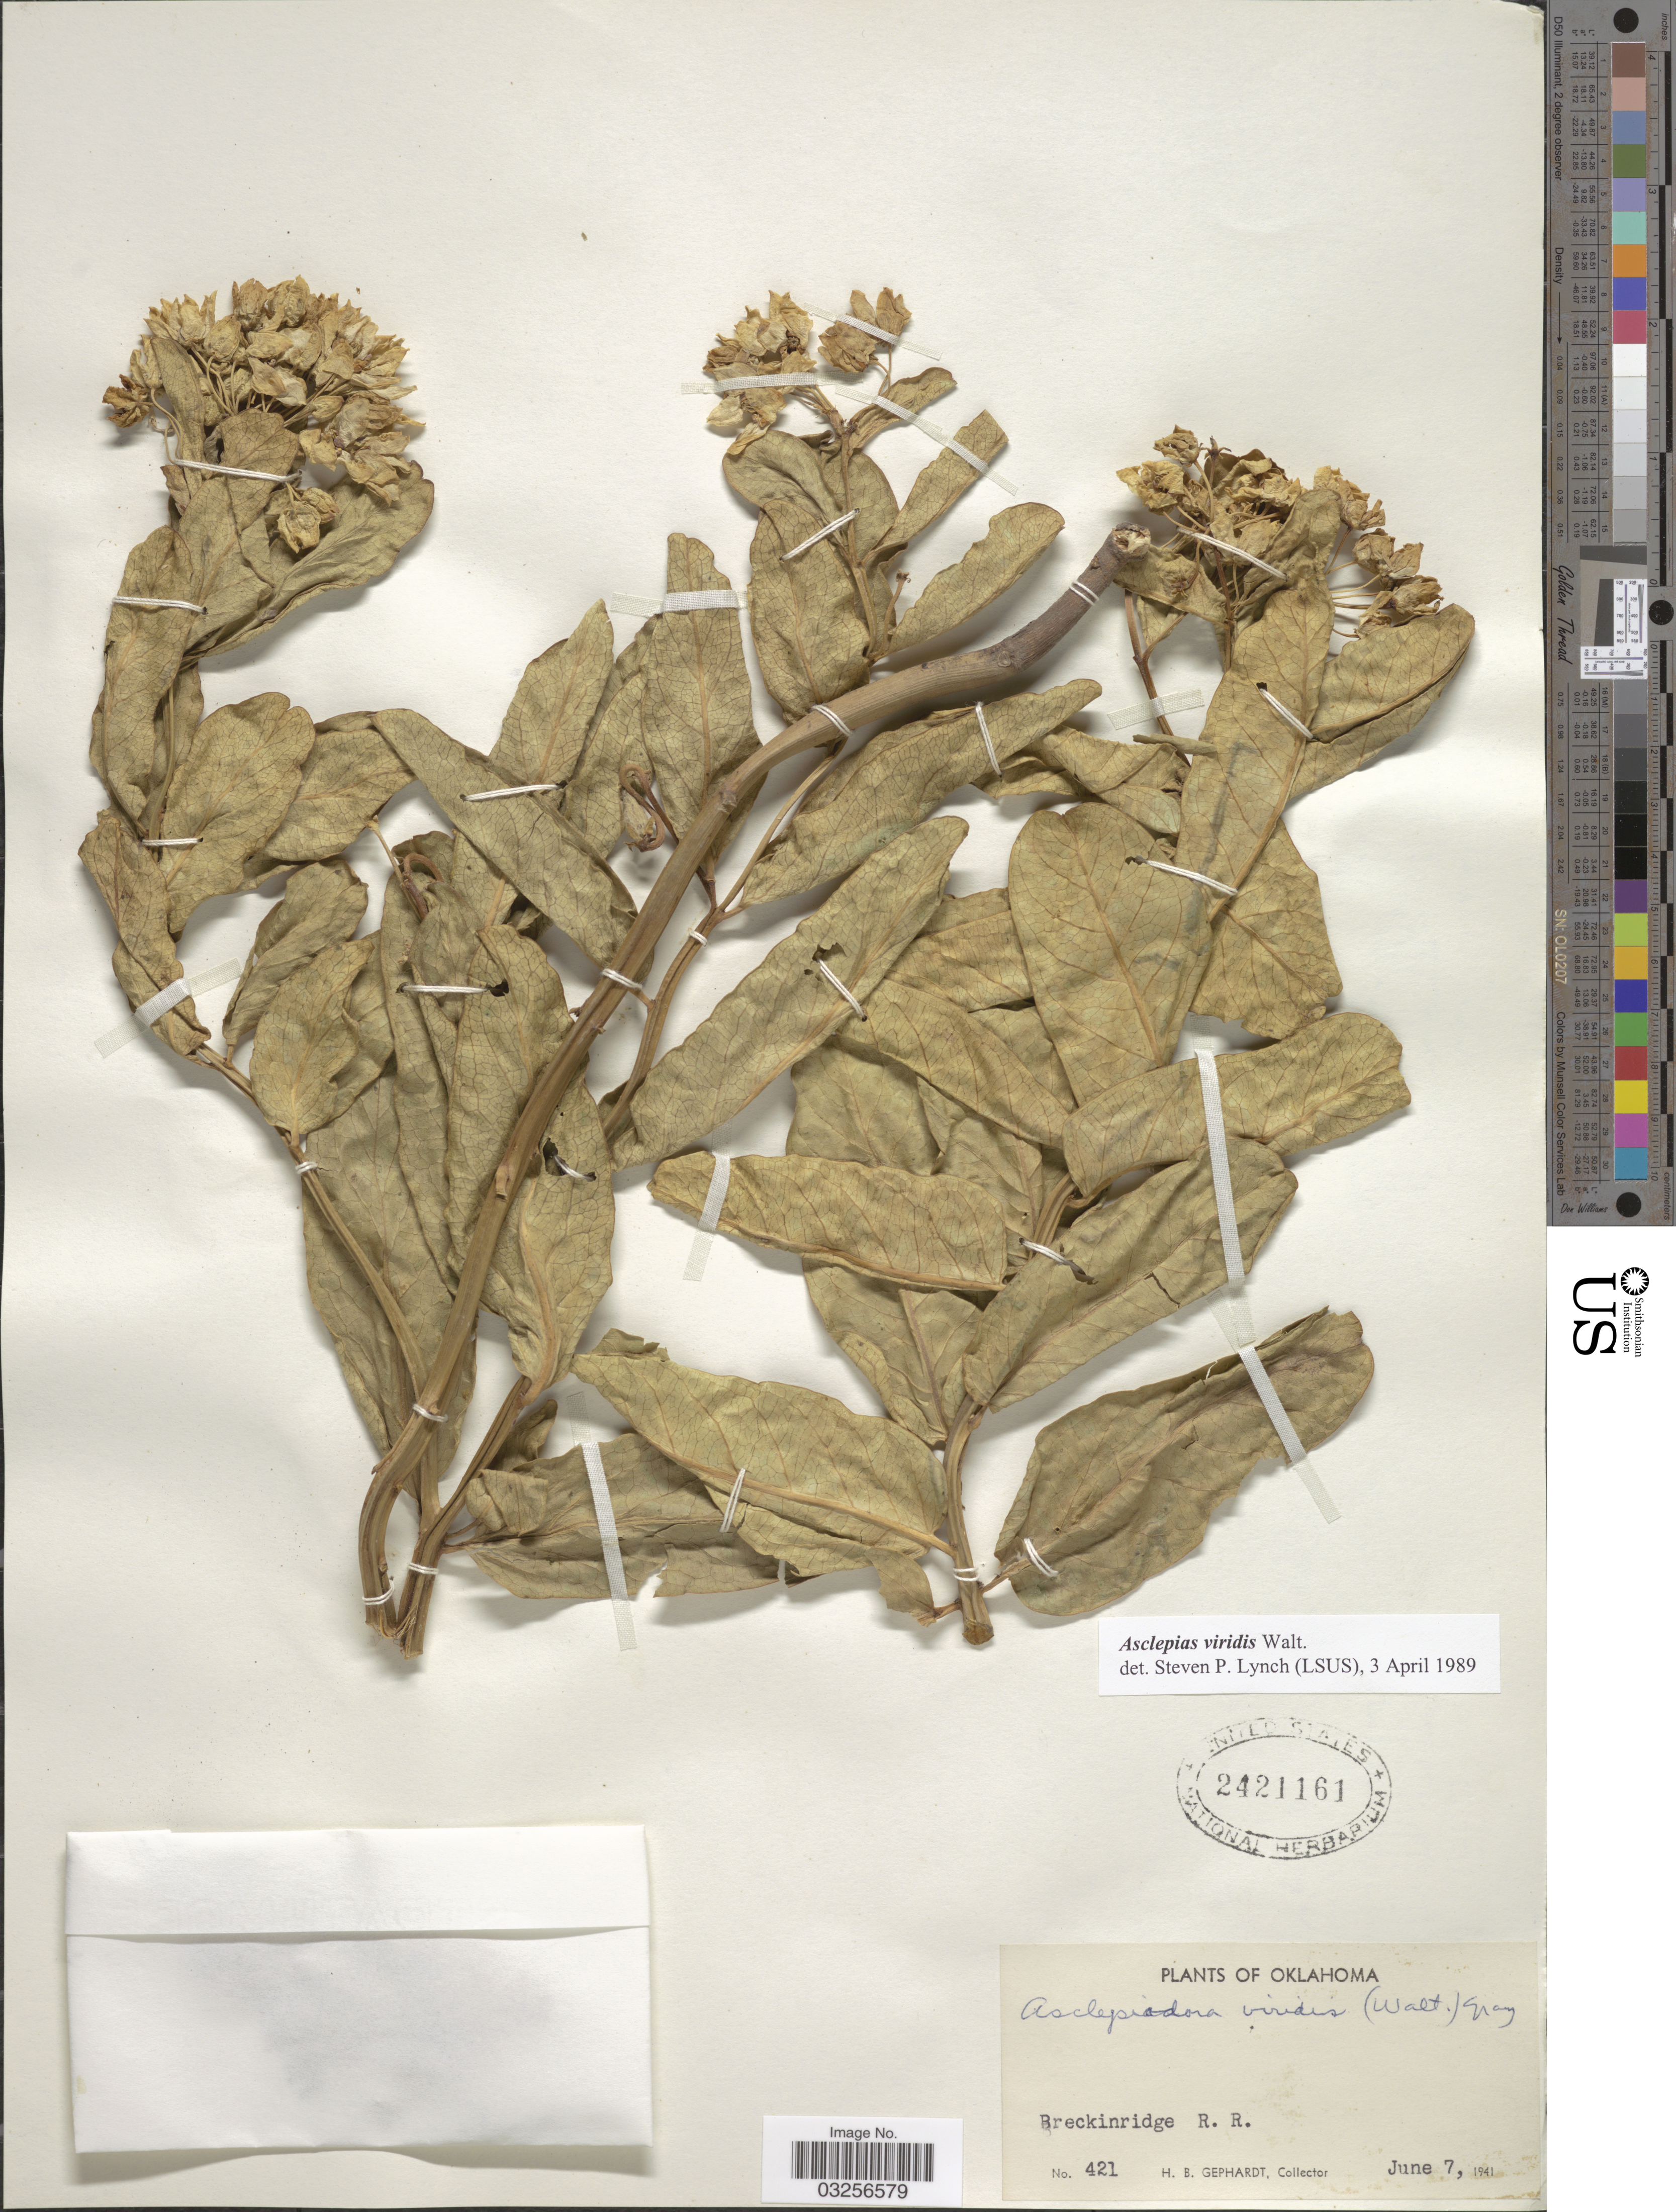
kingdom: Plantae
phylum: Tracheophyta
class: Magnoliopsida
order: Gentianales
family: Apocynaceae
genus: Asclepias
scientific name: Asclepias viridis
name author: Walter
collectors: H. Gephardt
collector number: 421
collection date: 1941-06-07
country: United States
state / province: Oklahoma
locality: Breckinridge R. R.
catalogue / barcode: US 2421161